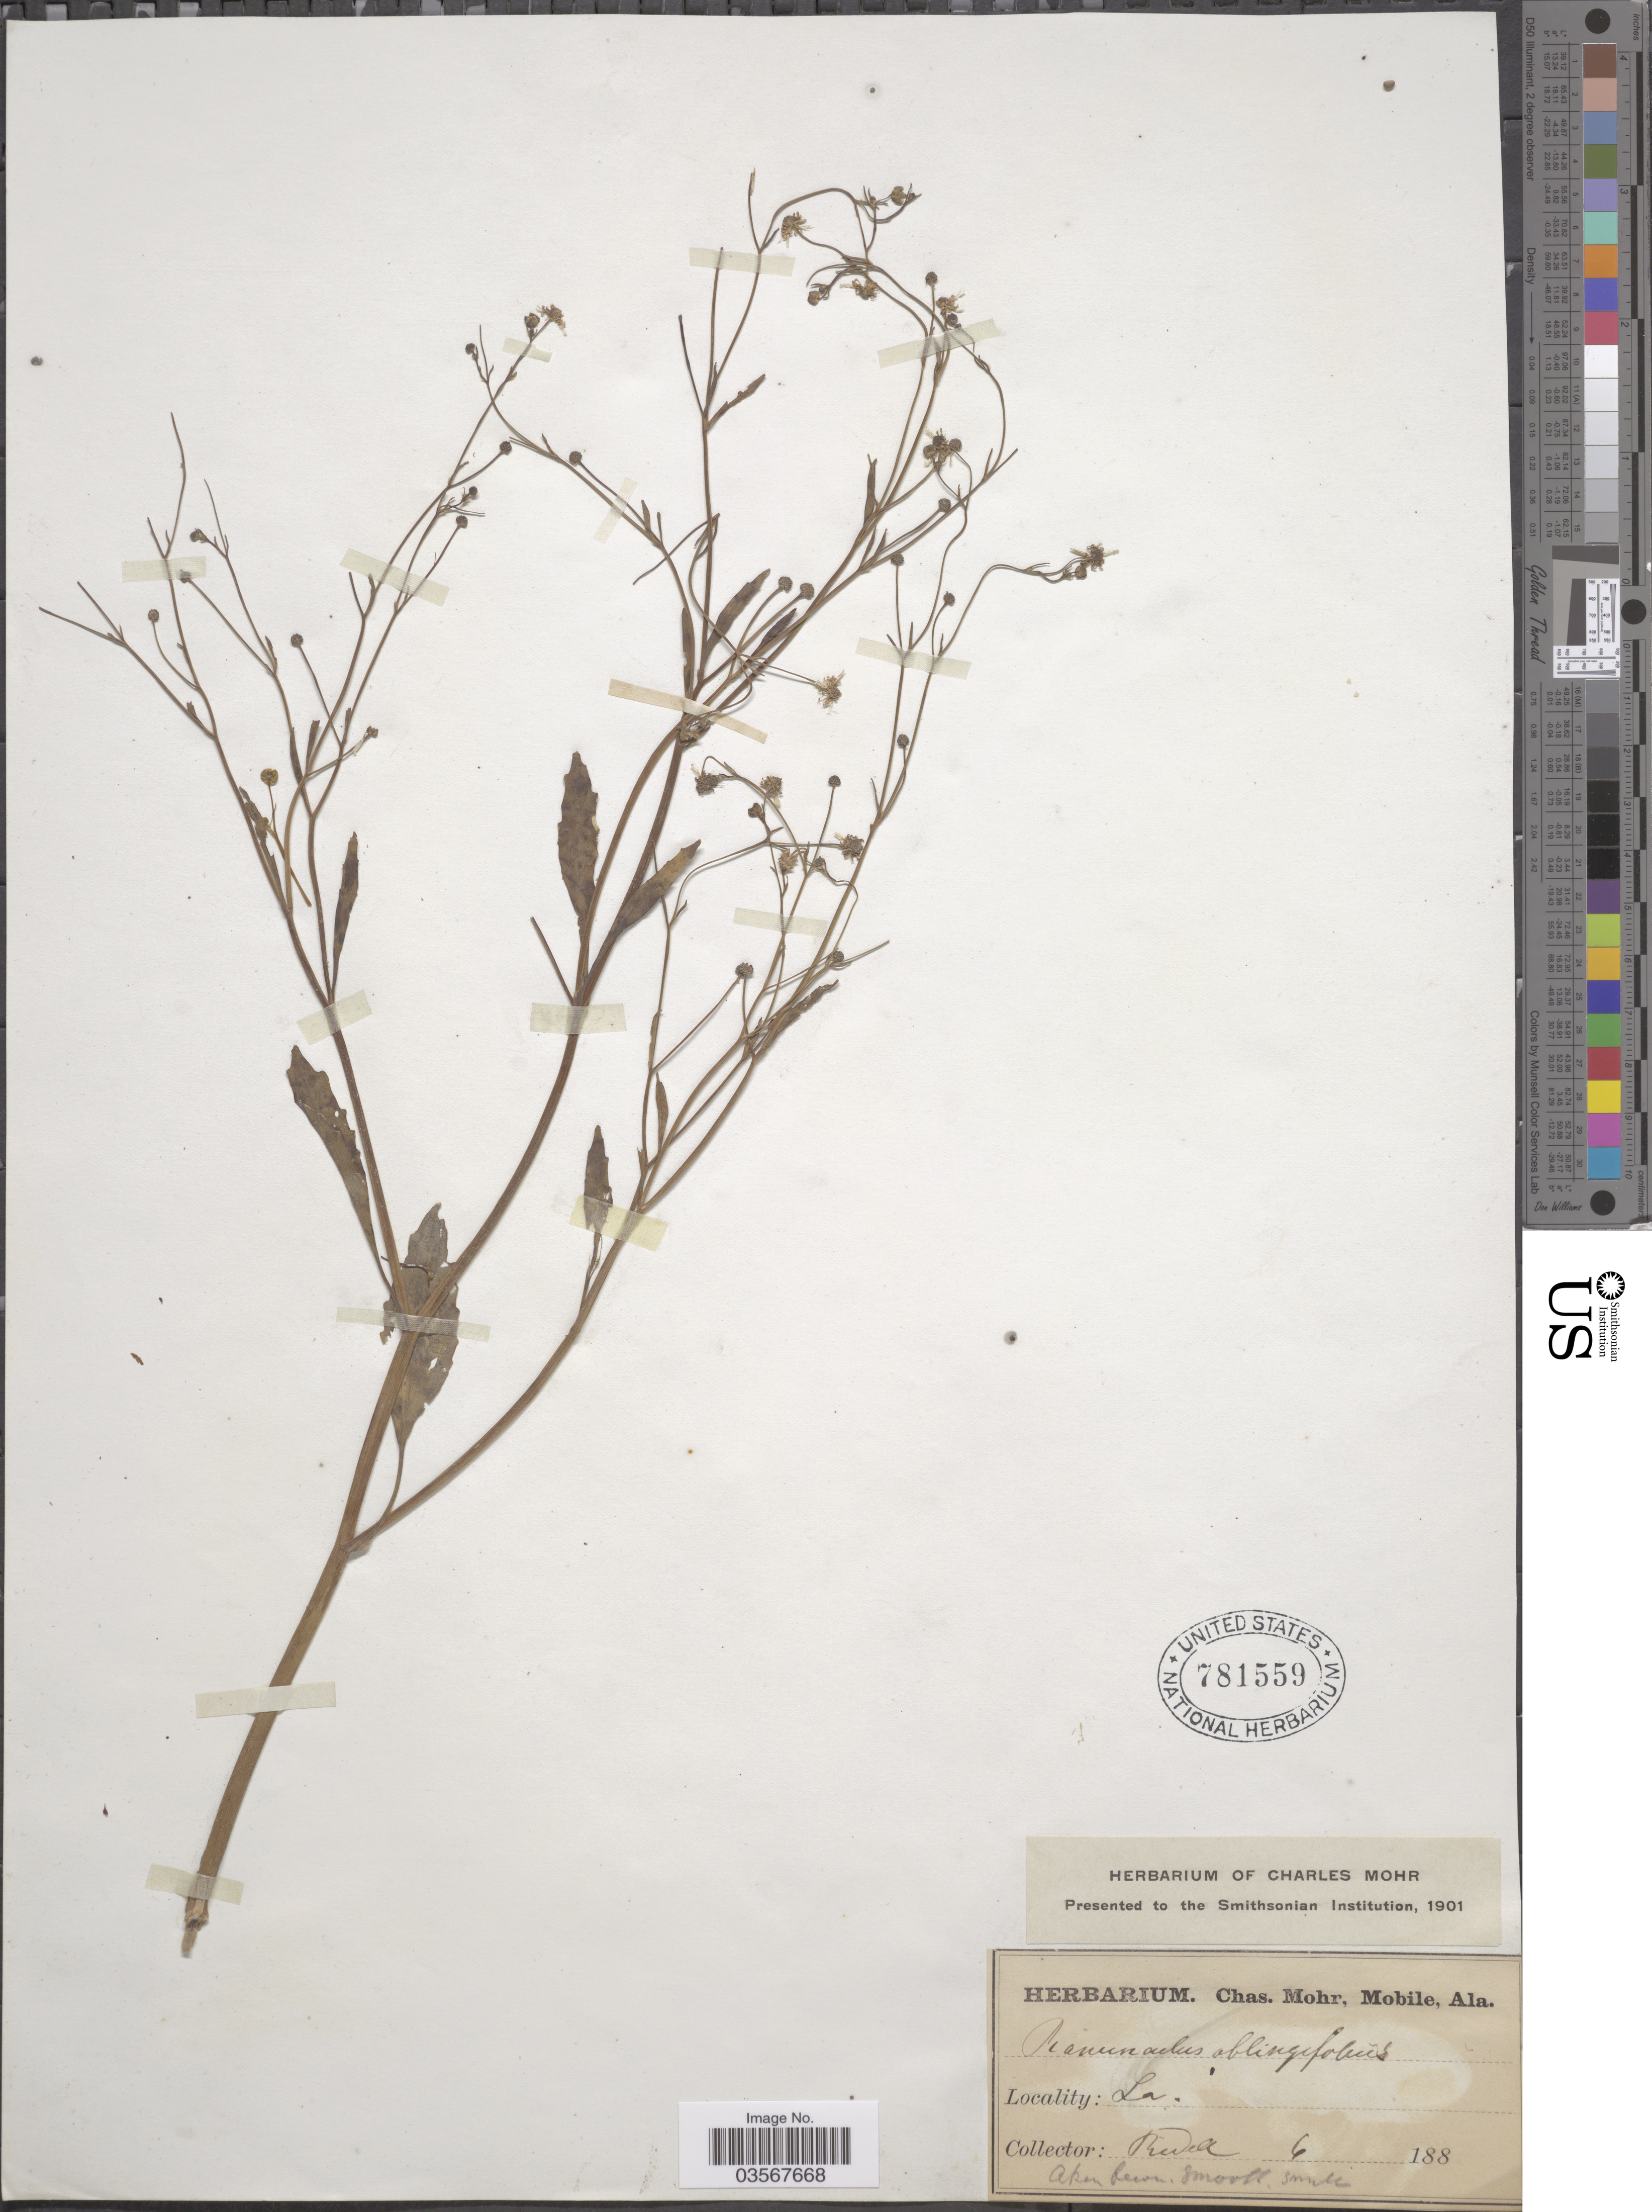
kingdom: Plantae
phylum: Tracheophyta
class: Magnoliopsida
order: Ranunculales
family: Ranunculaceae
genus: Ranunculus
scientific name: Ranunculus laxicaulis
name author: (Torr. & A. Gray) Darby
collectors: -. Ridell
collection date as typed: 6 188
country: United States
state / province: Louisiana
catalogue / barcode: US 781559